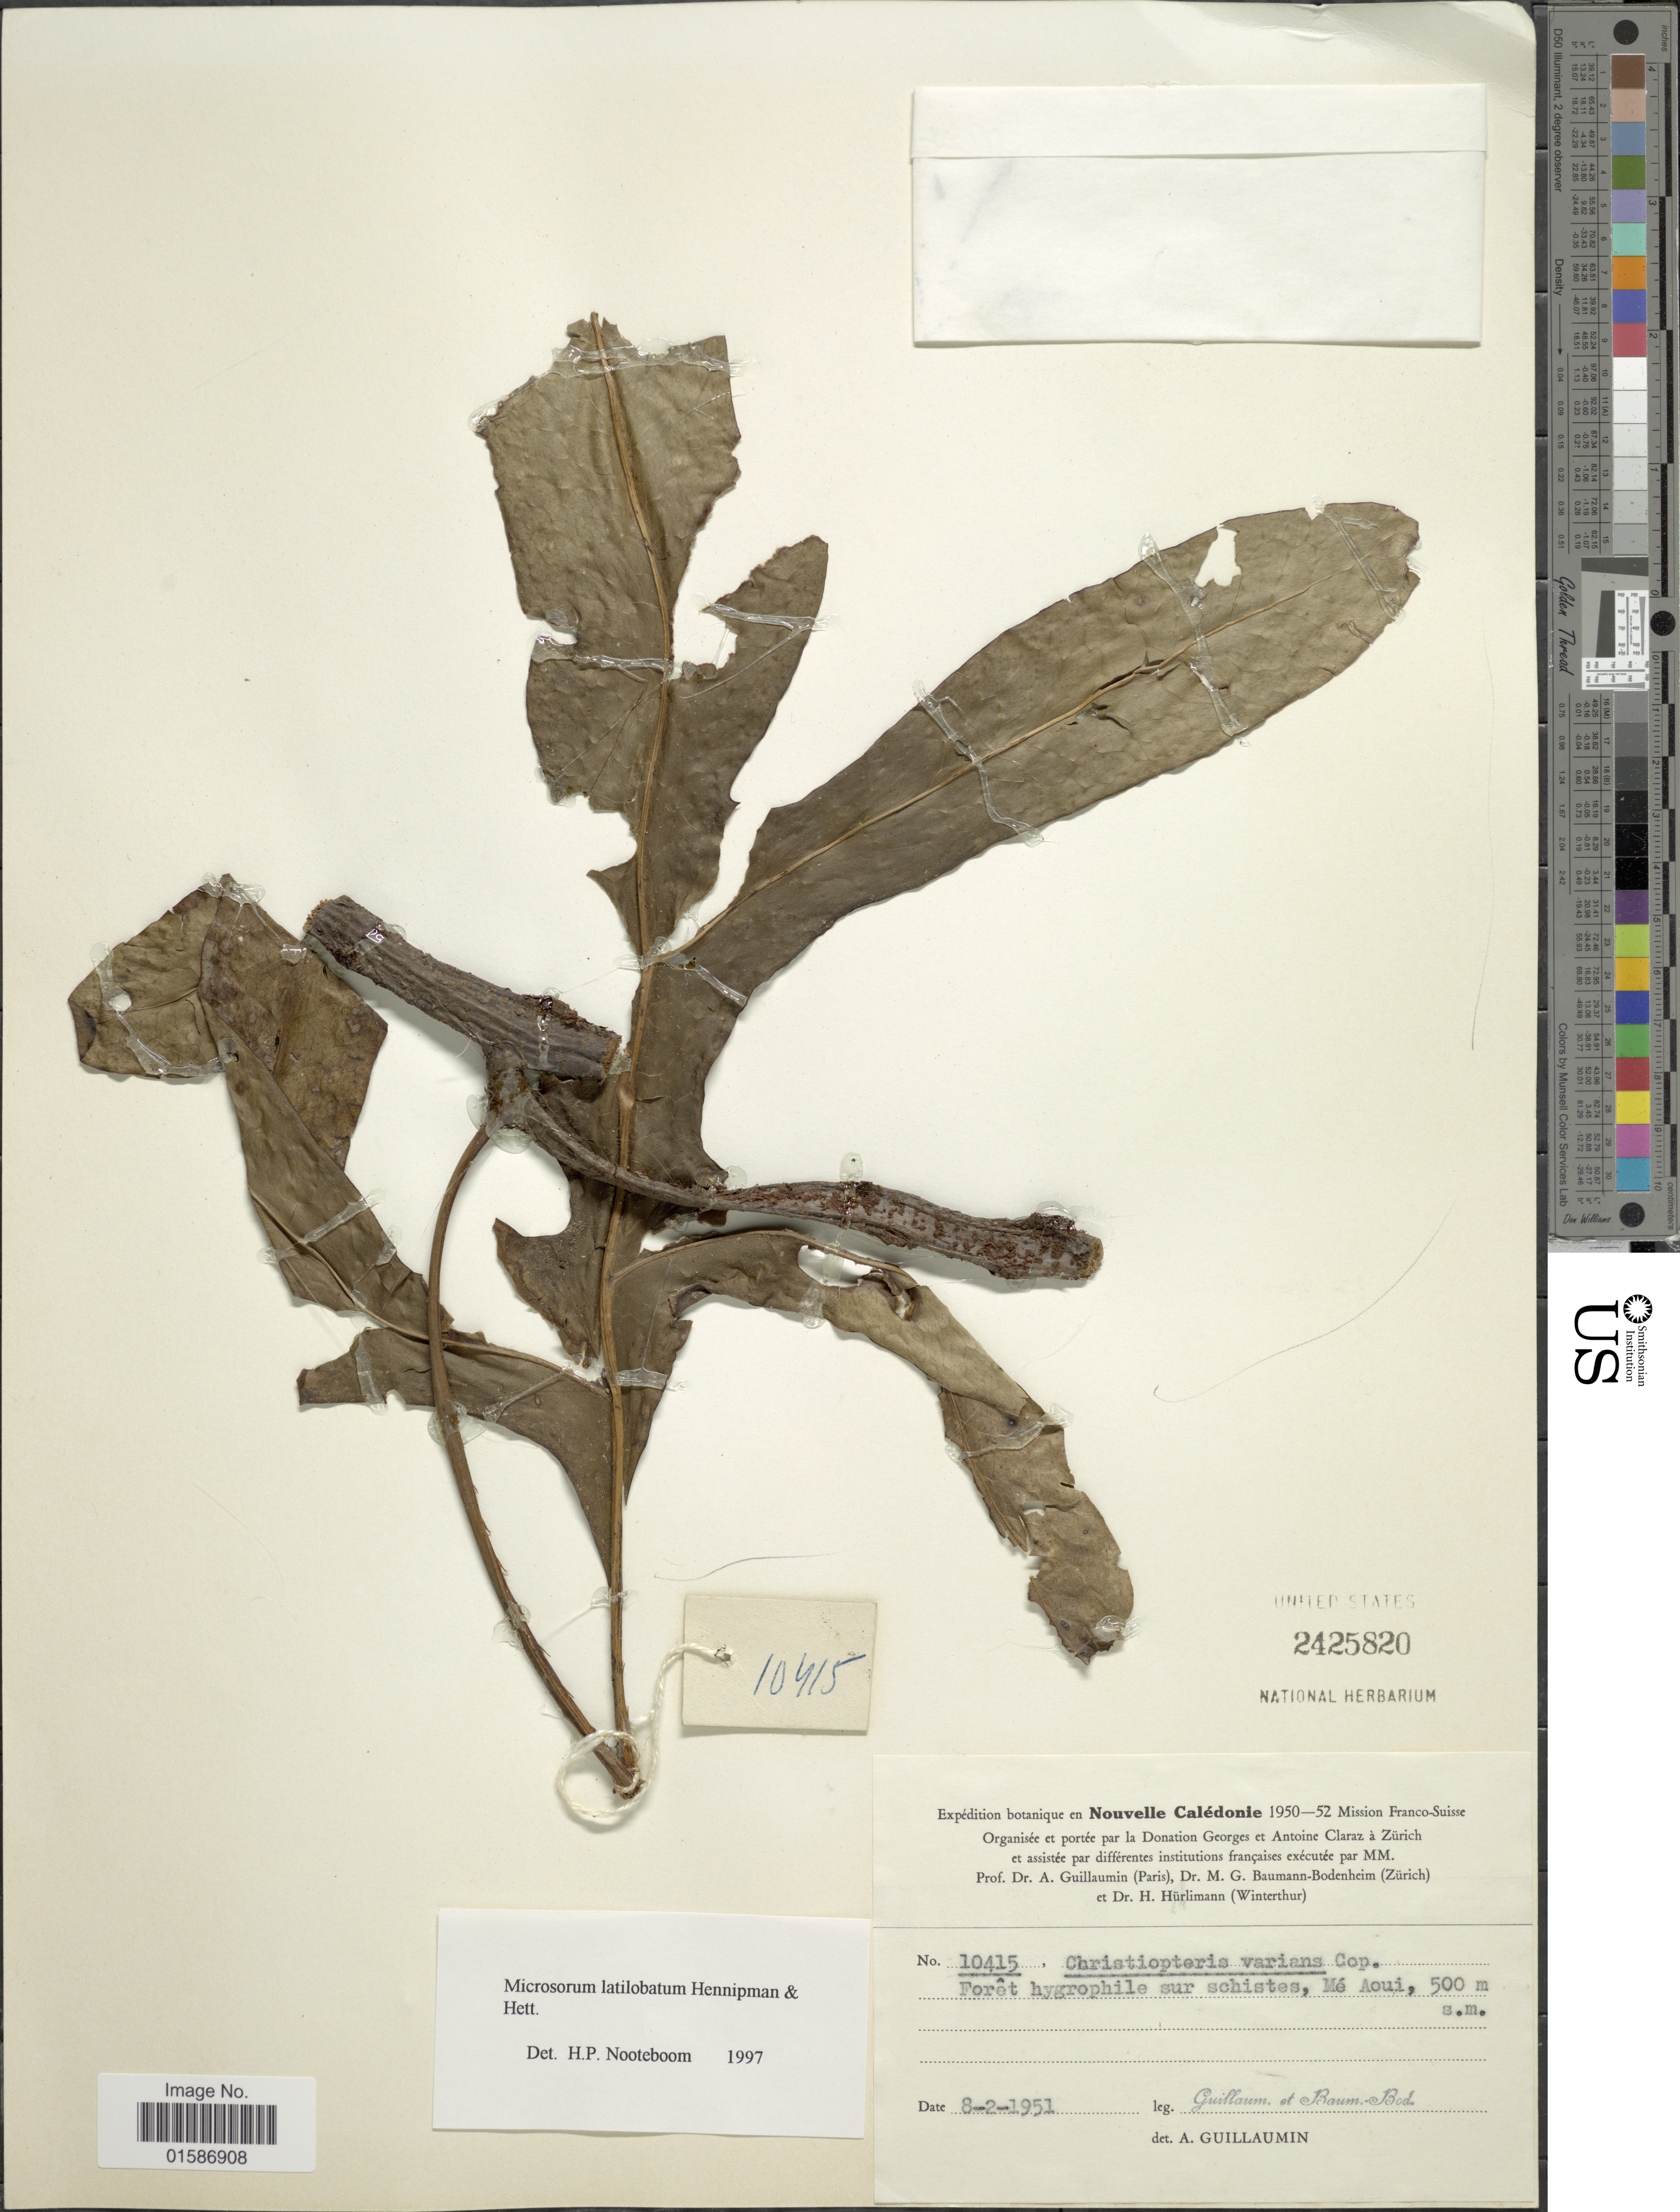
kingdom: Plantae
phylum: Tracheophyta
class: Polypodiopsida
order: Polypodiales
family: Polypodiaceae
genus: Microsorum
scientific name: Microsorum latilobatum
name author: Hennipman & Hett.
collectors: A. Guillaumin & M. G. Baumann-Bodenheim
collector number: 10415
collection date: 1951-02-08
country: New Caledonia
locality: Forêt hygrophile sur schistes, Mé Aoui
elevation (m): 500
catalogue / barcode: US 2425820